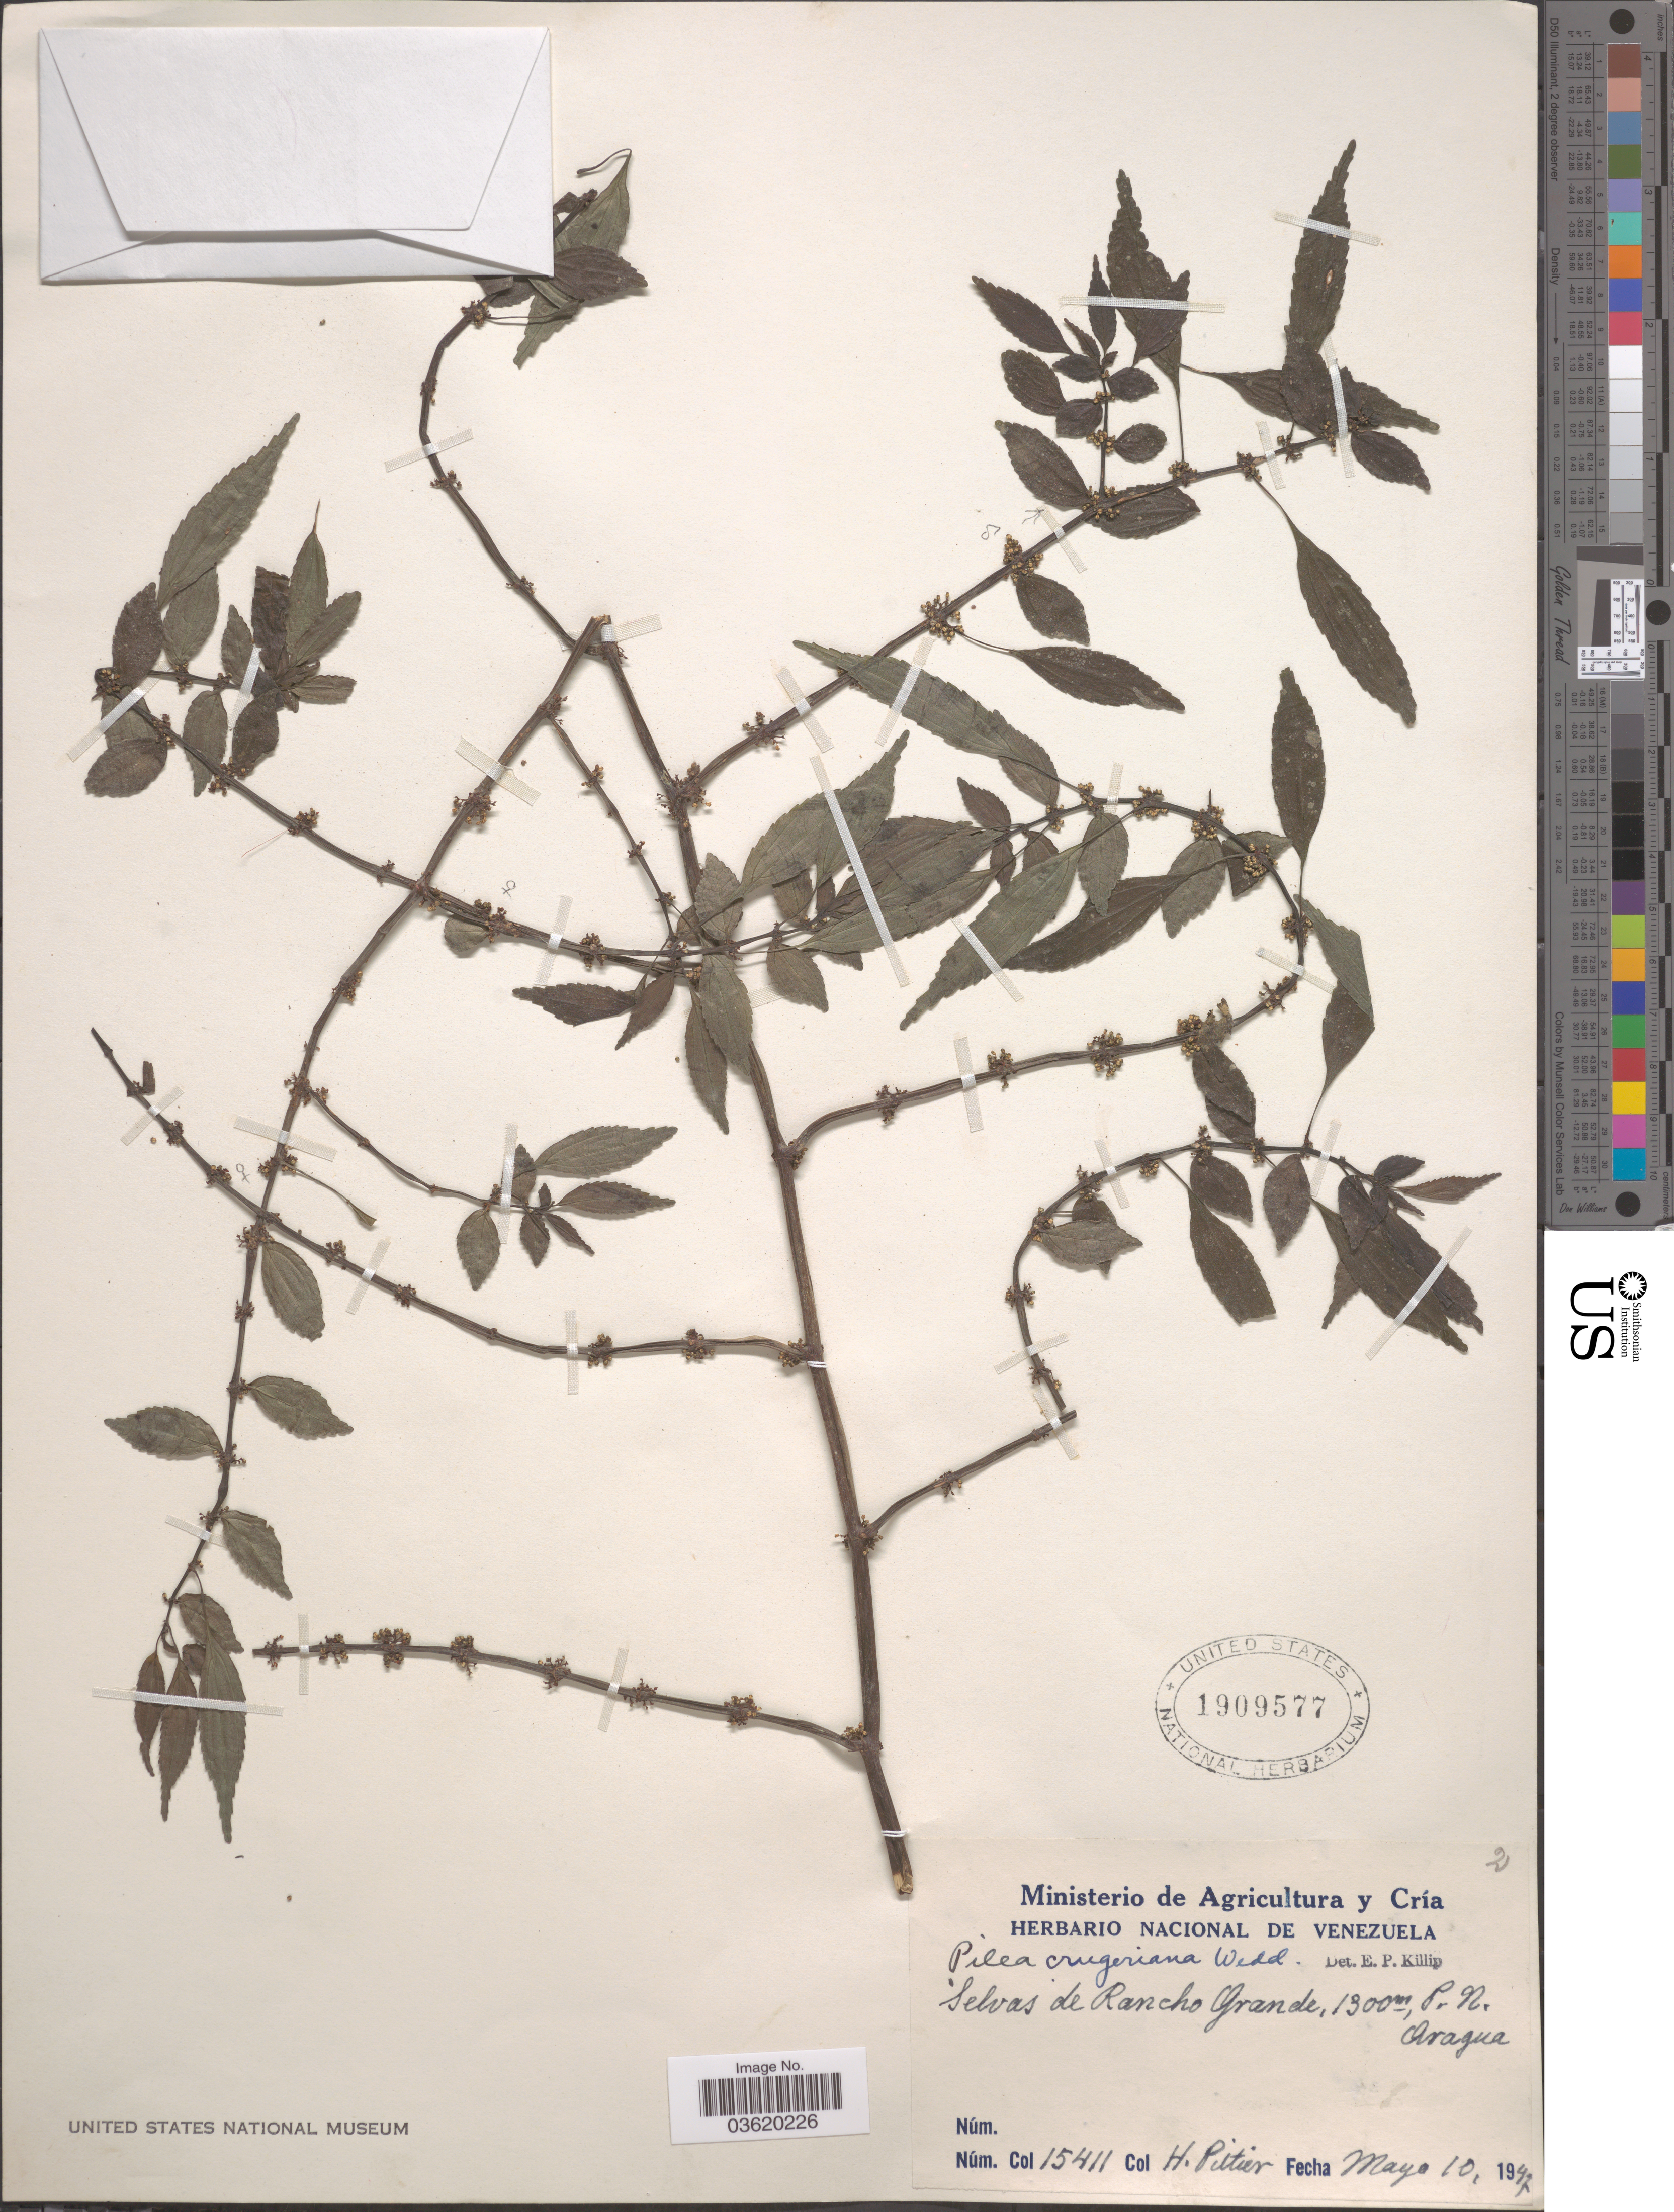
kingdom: Plantae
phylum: Tracheophyta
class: Magnoliopsida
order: Rosales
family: Urticaceae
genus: Pilea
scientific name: Pilea cruegeriana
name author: Wedd.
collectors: H. F. Pittier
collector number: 15411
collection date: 1947-05-10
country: Venezuela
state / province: Aragua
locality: Selvas de Rancho Grande, P.N.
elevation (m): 1300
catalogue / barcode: US 1909577